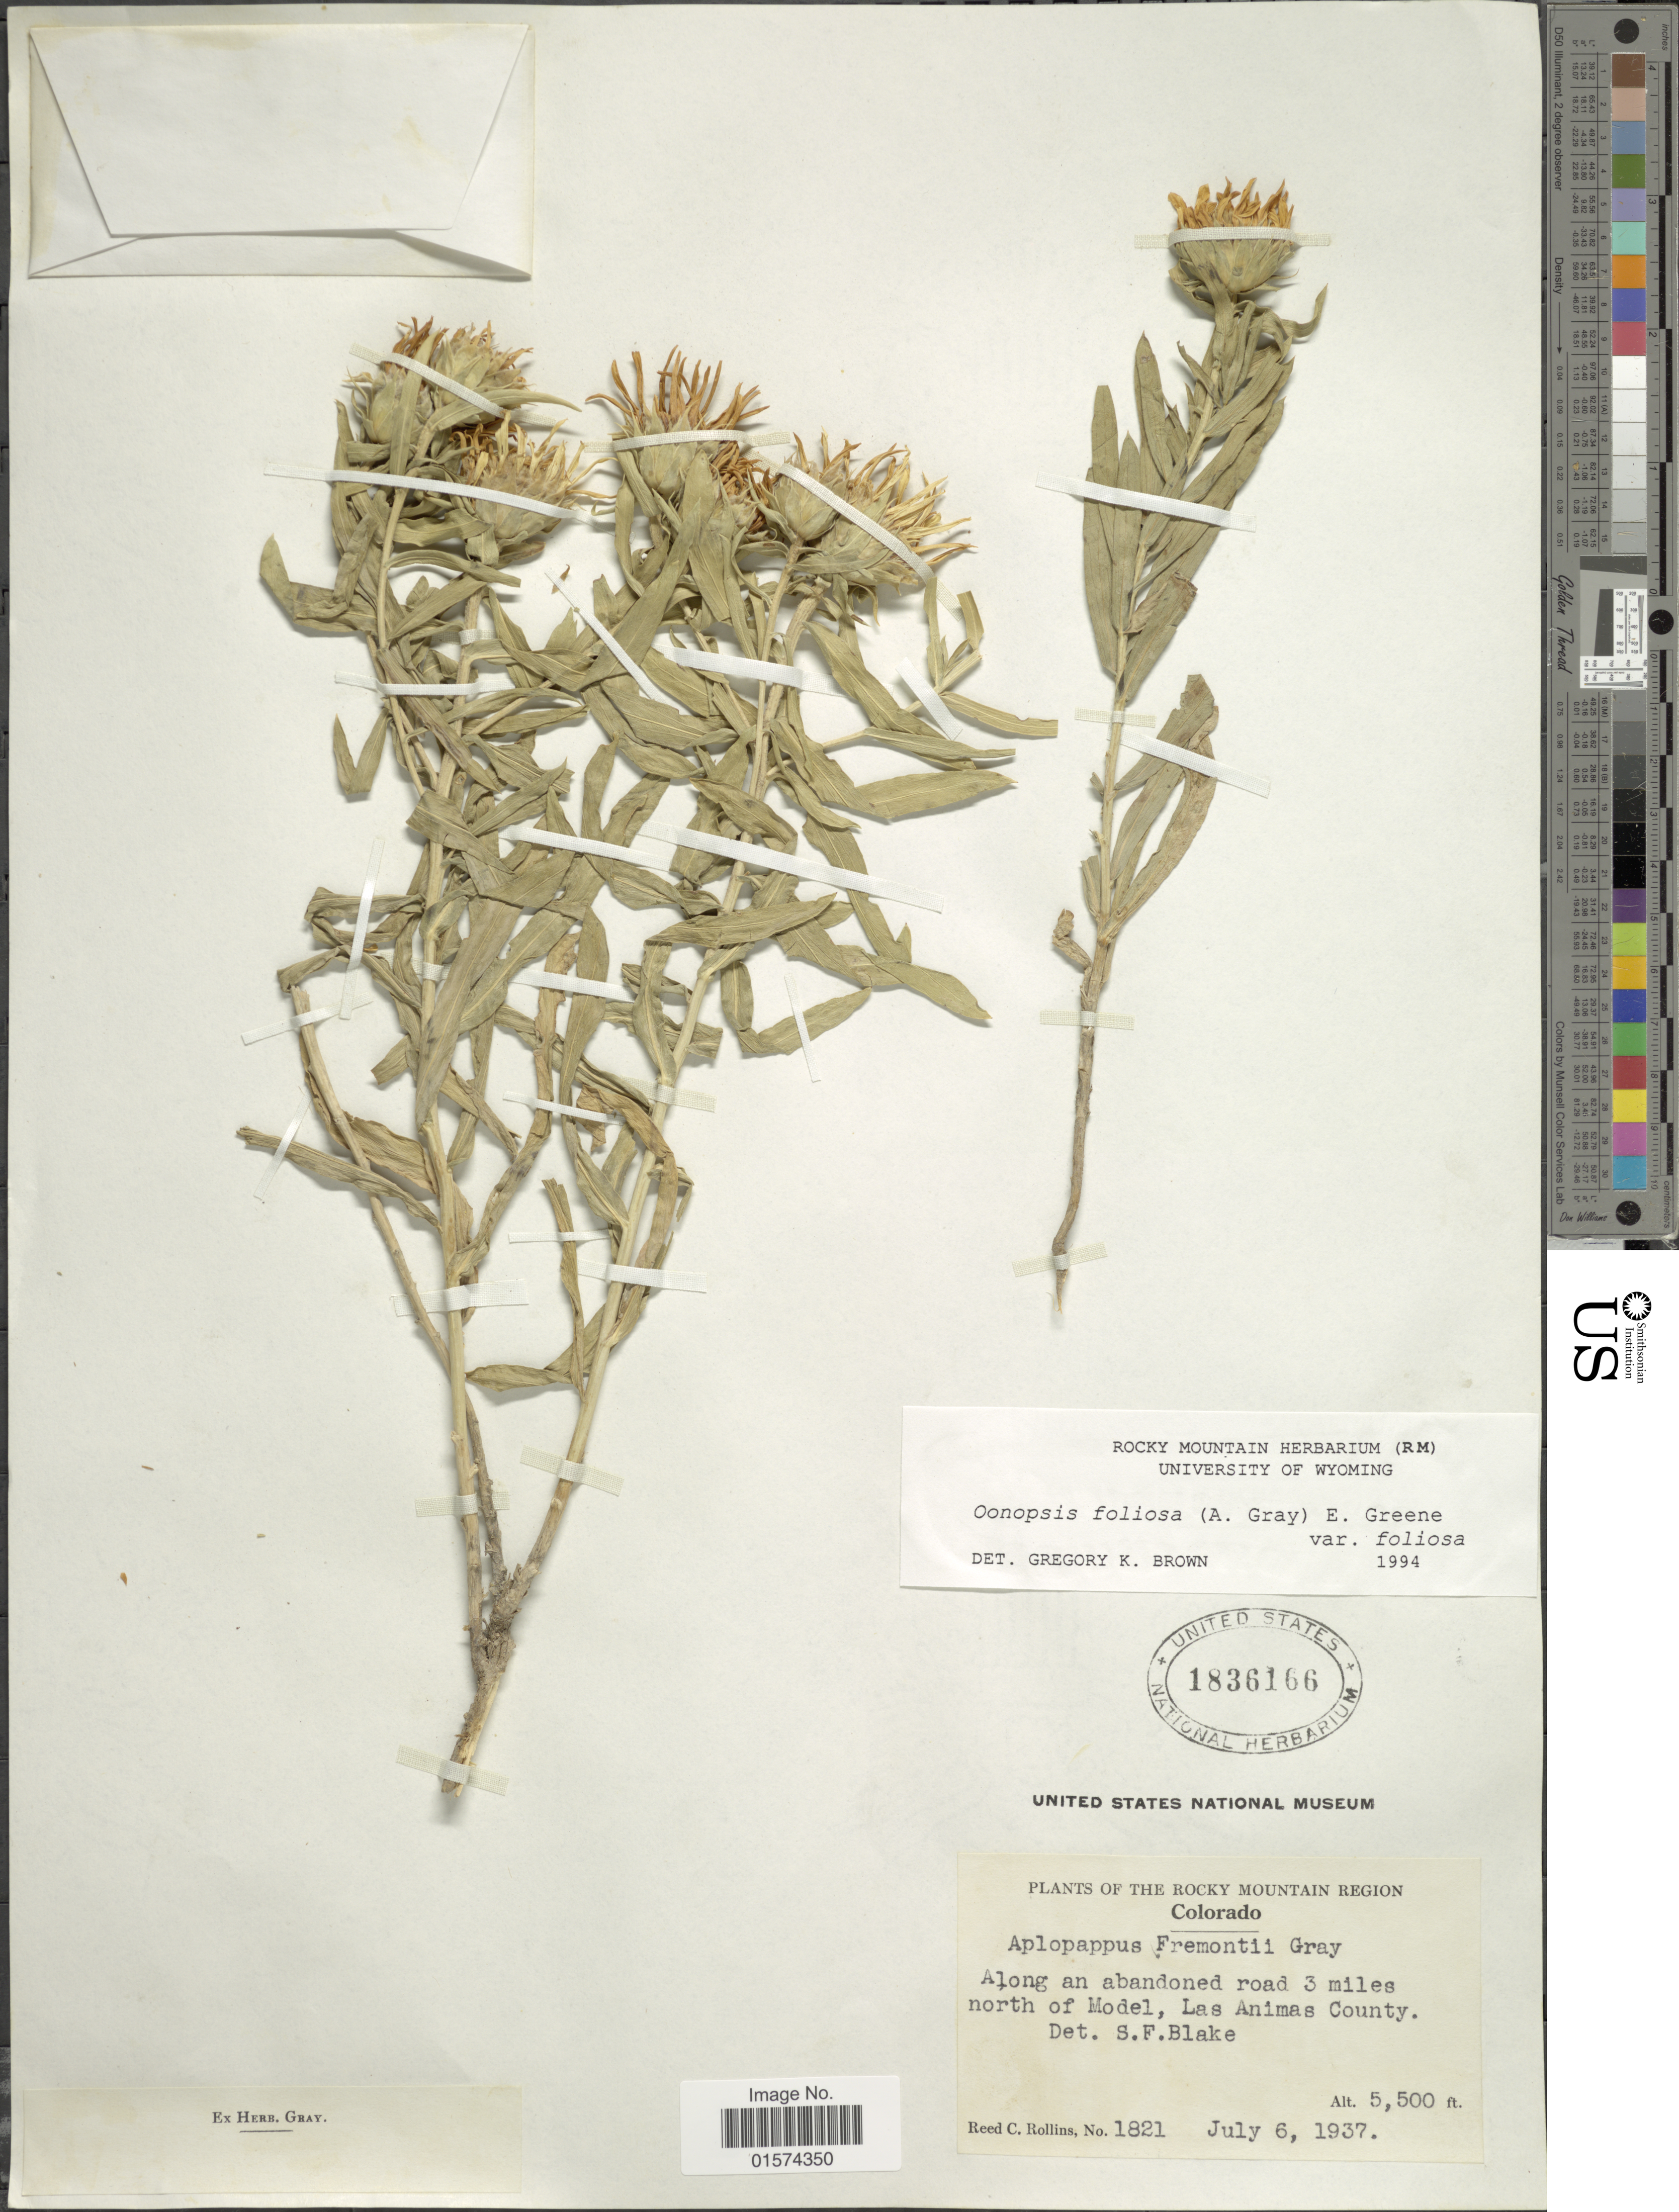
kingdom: Plantae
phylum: Tracheophyta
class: Magnoliopsida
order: Asterales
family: Asteraceae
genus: Oonopsis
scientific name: Oonopsis foliosa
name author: Greene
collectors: R. C. Rollins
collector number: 1821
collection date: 1937-07-06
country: United States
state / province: Colorado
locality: Along an abandoned road 3 miles north of Model, Las Animas County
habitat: along an abandoned road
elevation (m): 1676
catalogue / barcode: US 1836166